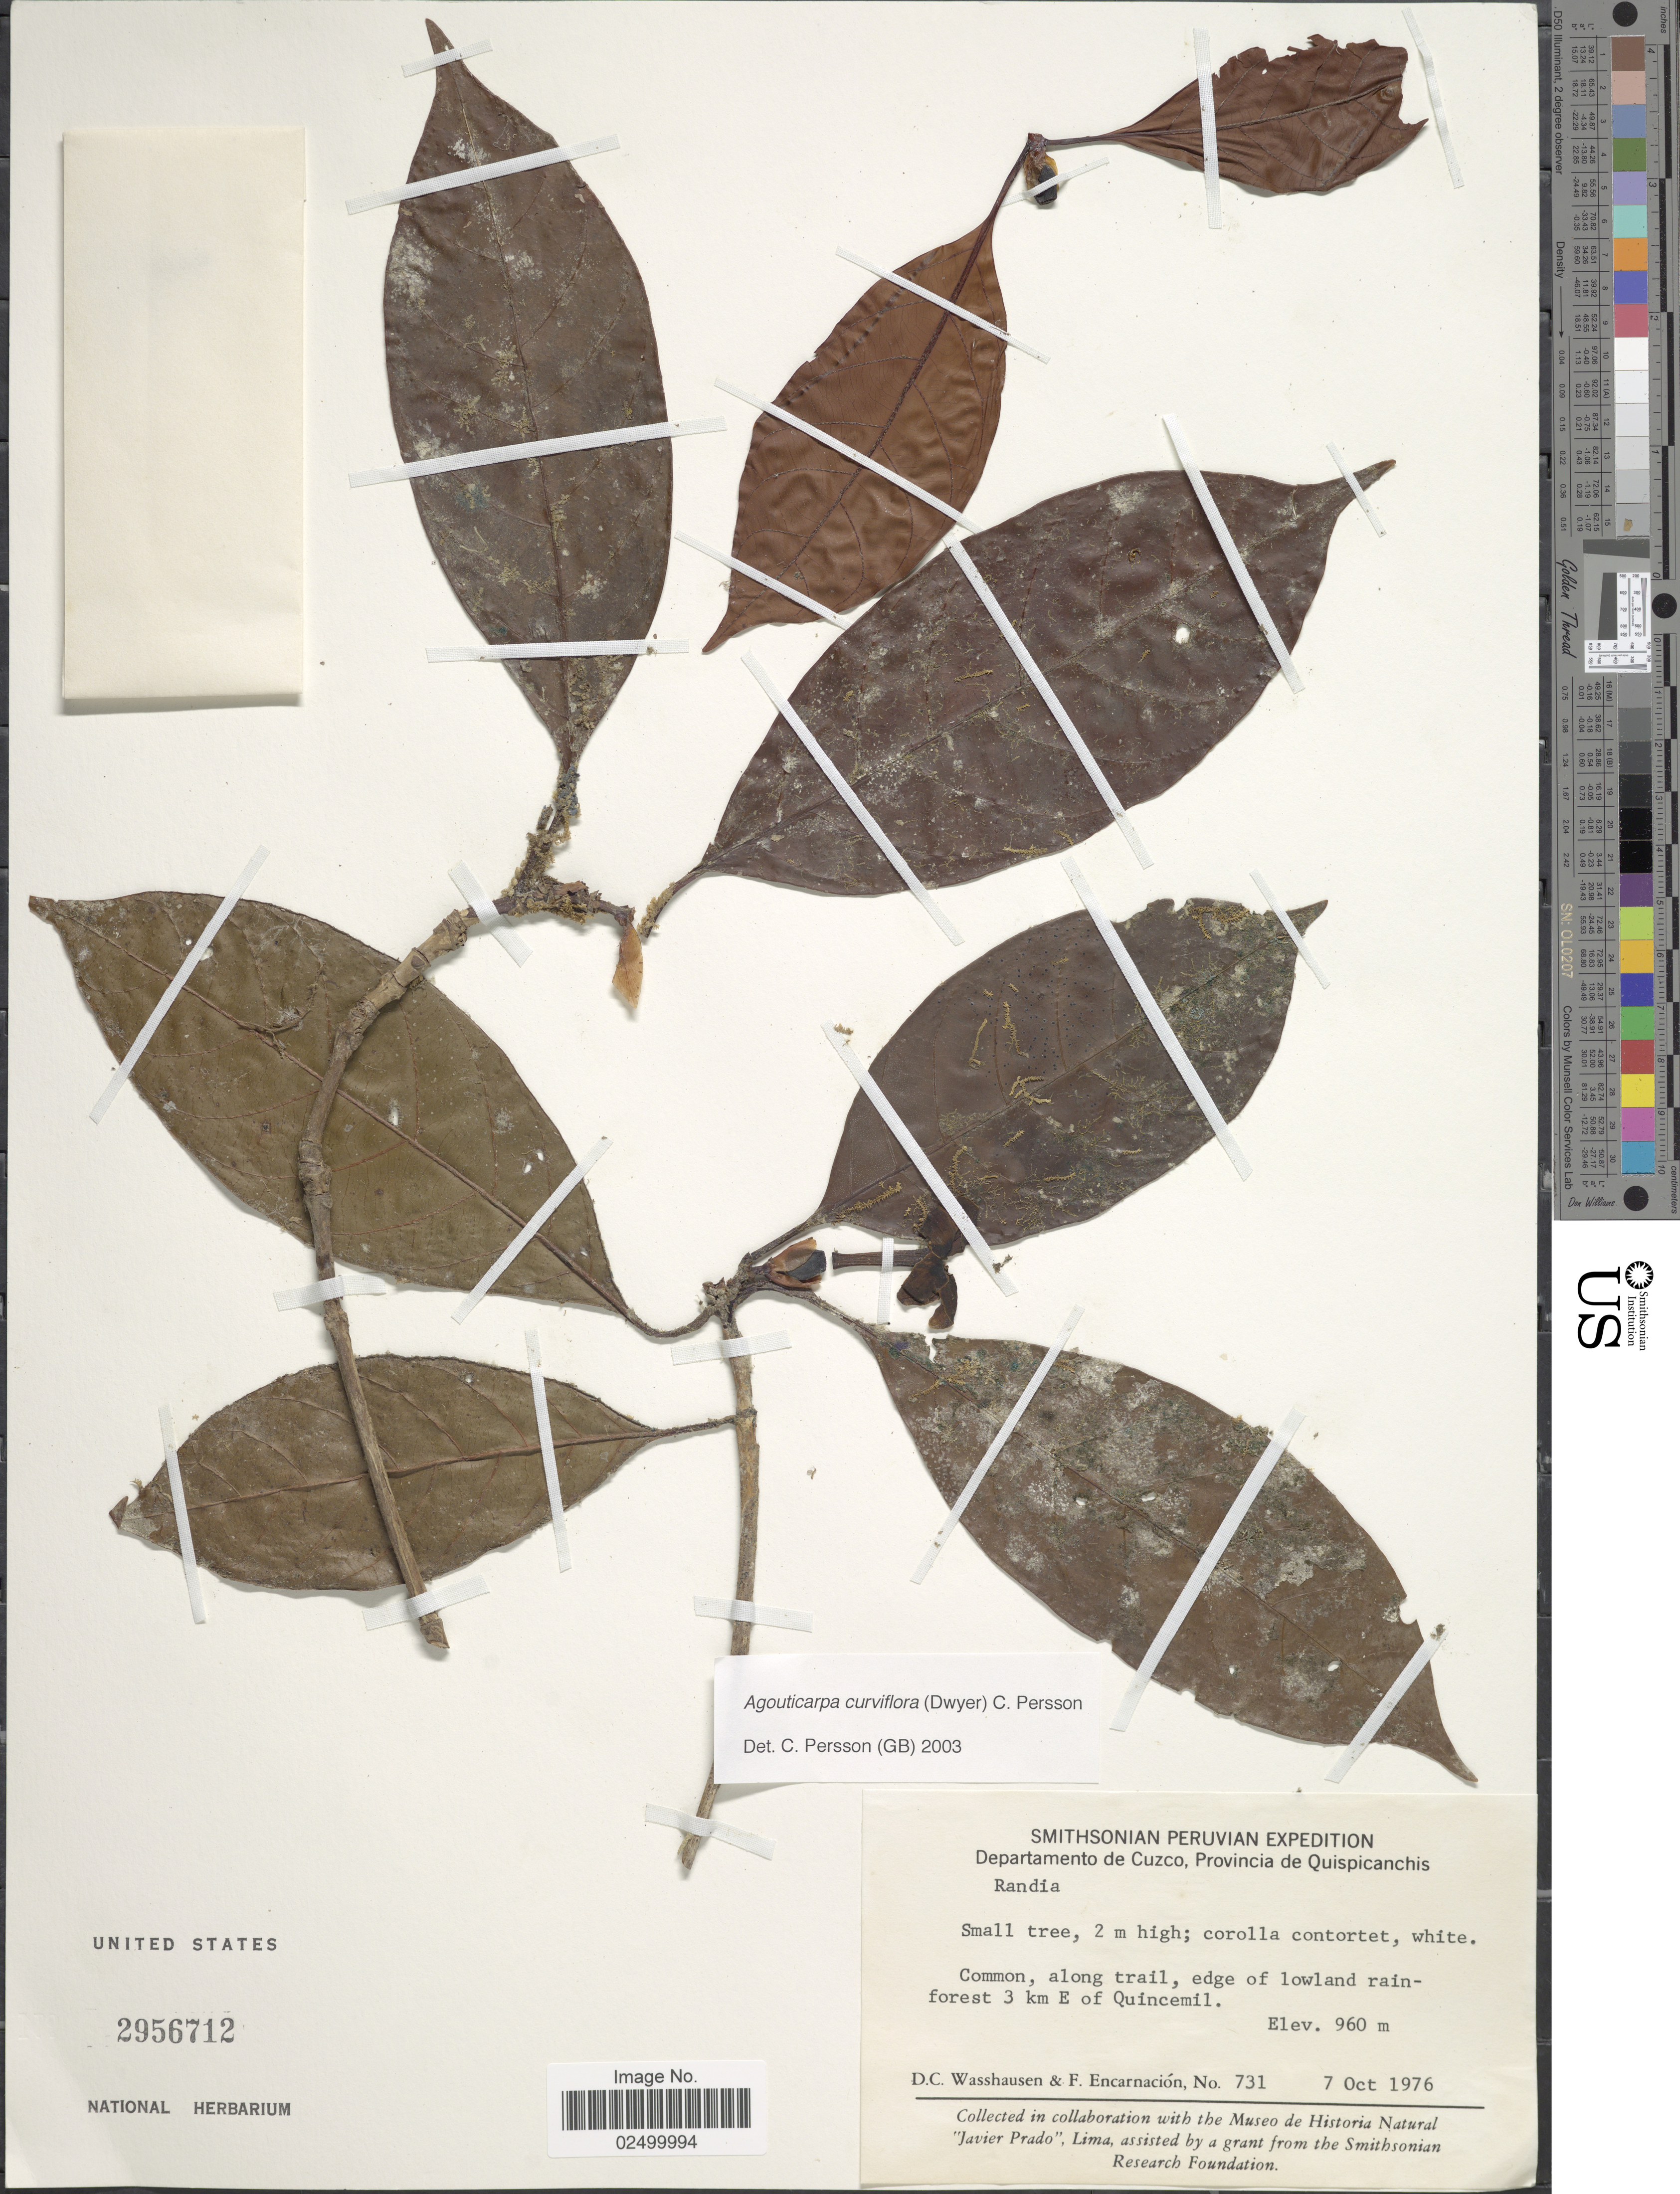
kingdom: Plantae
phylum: Tracheophyta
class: Magnoliopsida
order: Gentianales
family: Rubiaceae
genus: Agouticarpa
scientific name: Agouticarpa curviflora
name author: (Dwyer) C.H. Perss.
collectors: D. Washausen & F. Encarnación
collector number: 731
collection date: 1976-10-07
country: Peru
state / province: Cusco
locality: Provincia de Quispicanchis, along trail, edge of lowland rainforest 3 km E of Quincemil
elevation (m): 960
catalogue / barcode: US 2956712